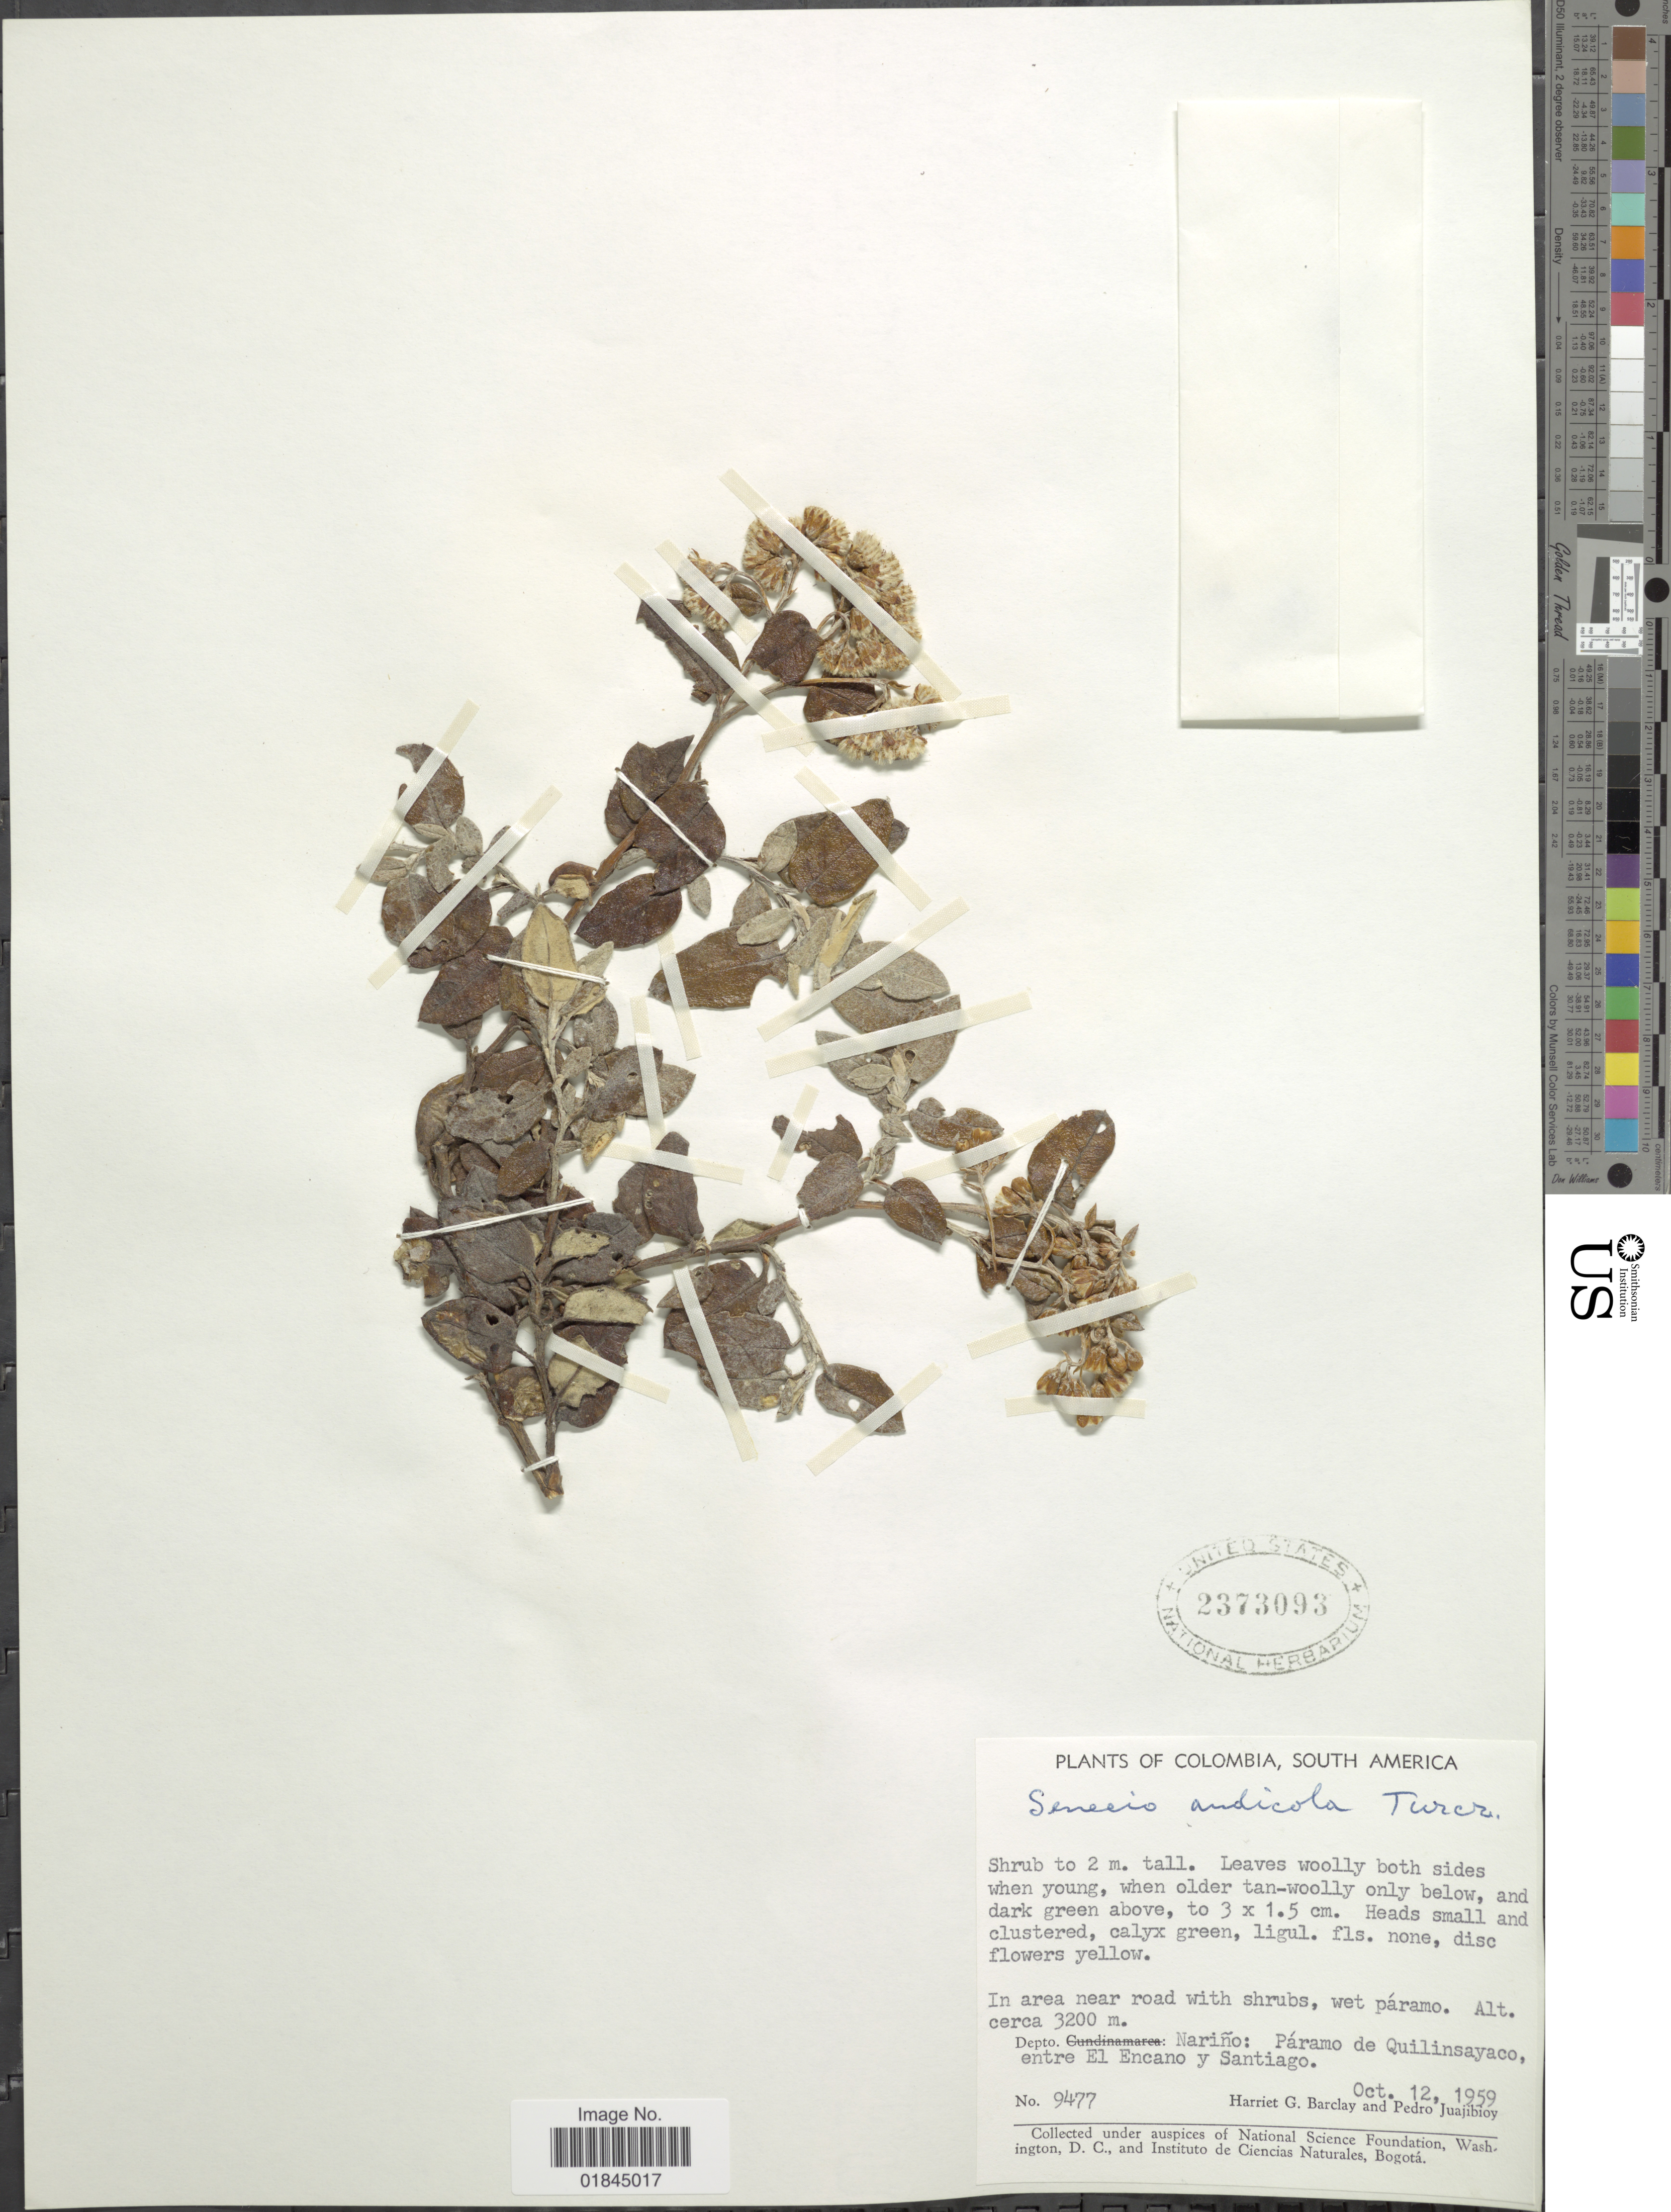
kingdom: Plantae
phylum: Tracheophyta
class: Magnoliopsida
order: Asterales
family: Asteraceae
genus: Pentacalia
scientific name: Pentacalia andicola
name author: (Turcz.) Cuatrec.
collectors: H. G. Barclay & P. Juajibioy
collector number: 9477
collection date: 1959-10-12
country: Colombia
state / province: Nariño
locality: Paramo de Quilinsayaco entre El Encano y Santiago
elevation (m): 3200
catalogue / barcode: US 2373093